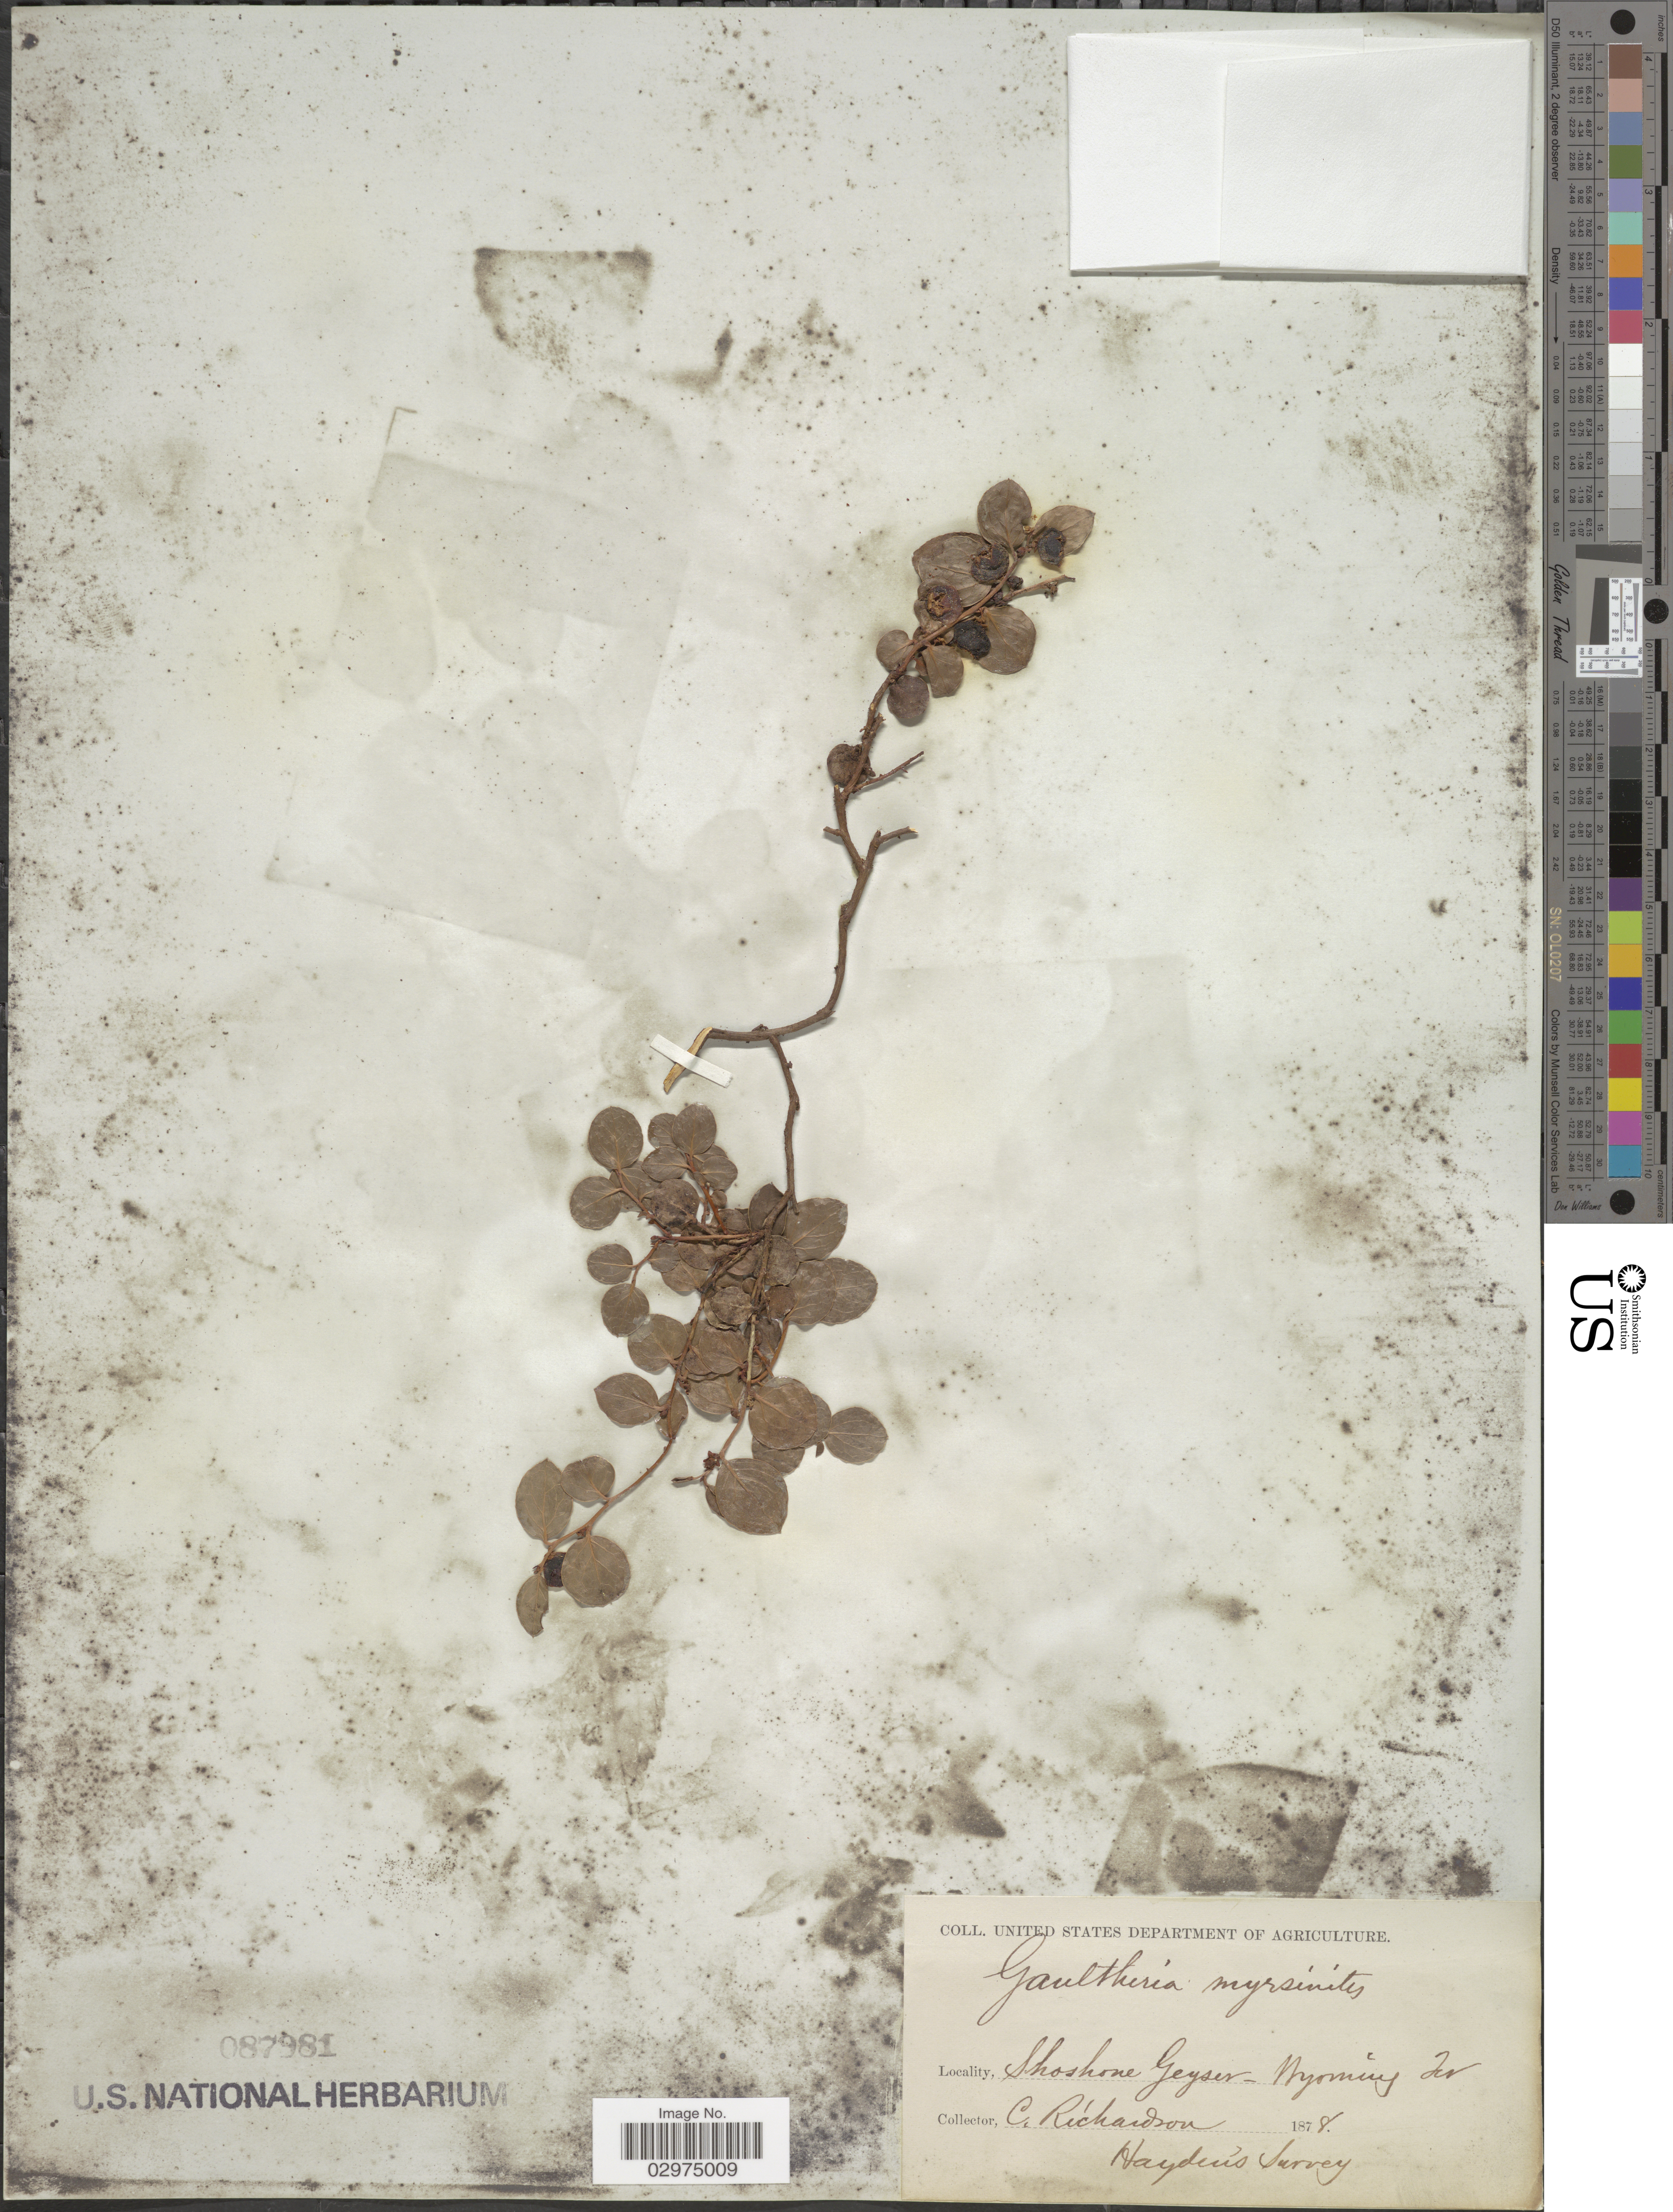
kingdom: Plantae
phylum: Tracheophyta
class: Magnoliopsida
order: Ericales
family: Ericaceae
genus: Gaultheria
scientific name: Gaultheria humifusa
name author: (Graham) Rydb.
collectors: C. Richardson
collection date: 1878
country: United States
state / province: Wyoming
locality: Shoshone Geyser - Wyoming Ter. Hayden's Survey.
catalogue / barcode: US 87981